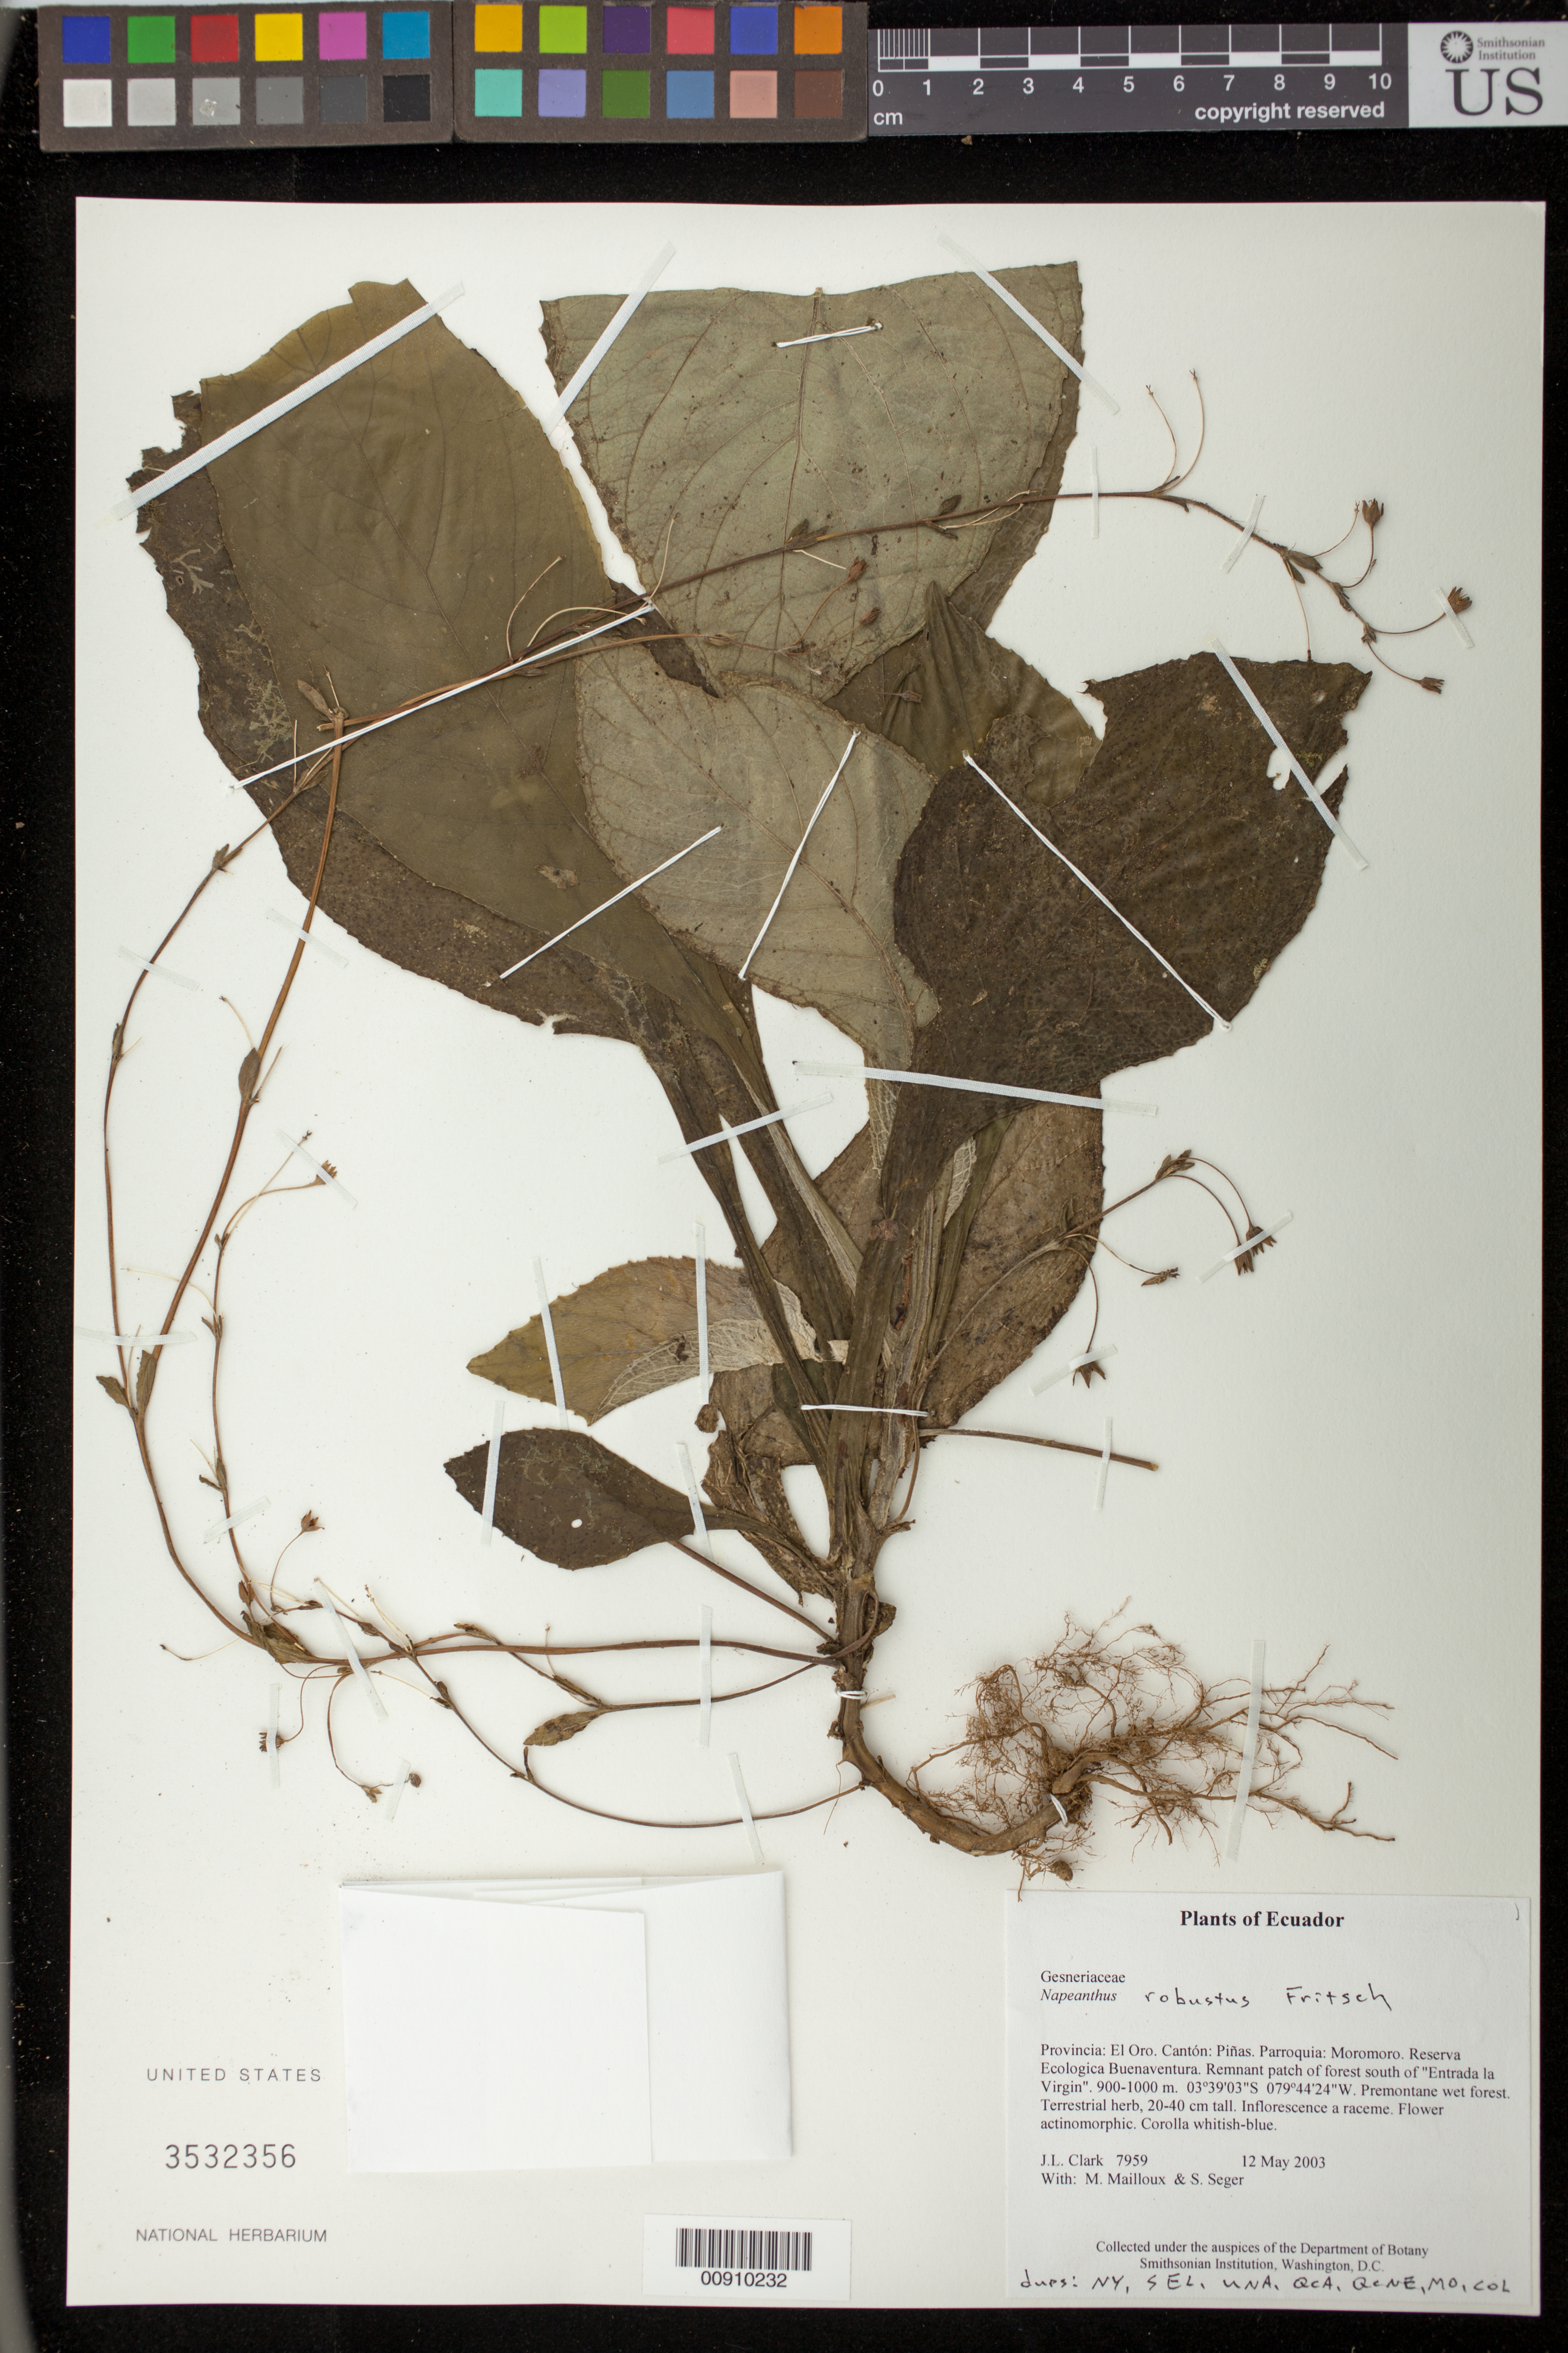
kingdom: Plantae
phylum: Tracheophyta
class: Magnoliopsida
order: Lamiales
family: Gesneriaceae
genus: Napeanthus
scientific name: Napeanthus sp.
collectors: J. L. Clark, M. Mailloux & S. Seger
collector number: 7959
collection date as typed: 12 May 2003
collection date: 2003-05-12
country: Ecuador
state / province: El Oro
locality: Piñas. Parroquia: Moromoro. Reserva Ecologica Buenaventura. Remnant patch of forest south of "Entrada la Virgin"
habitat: Premontane wet forest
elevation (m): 900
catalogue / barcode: US 3532356